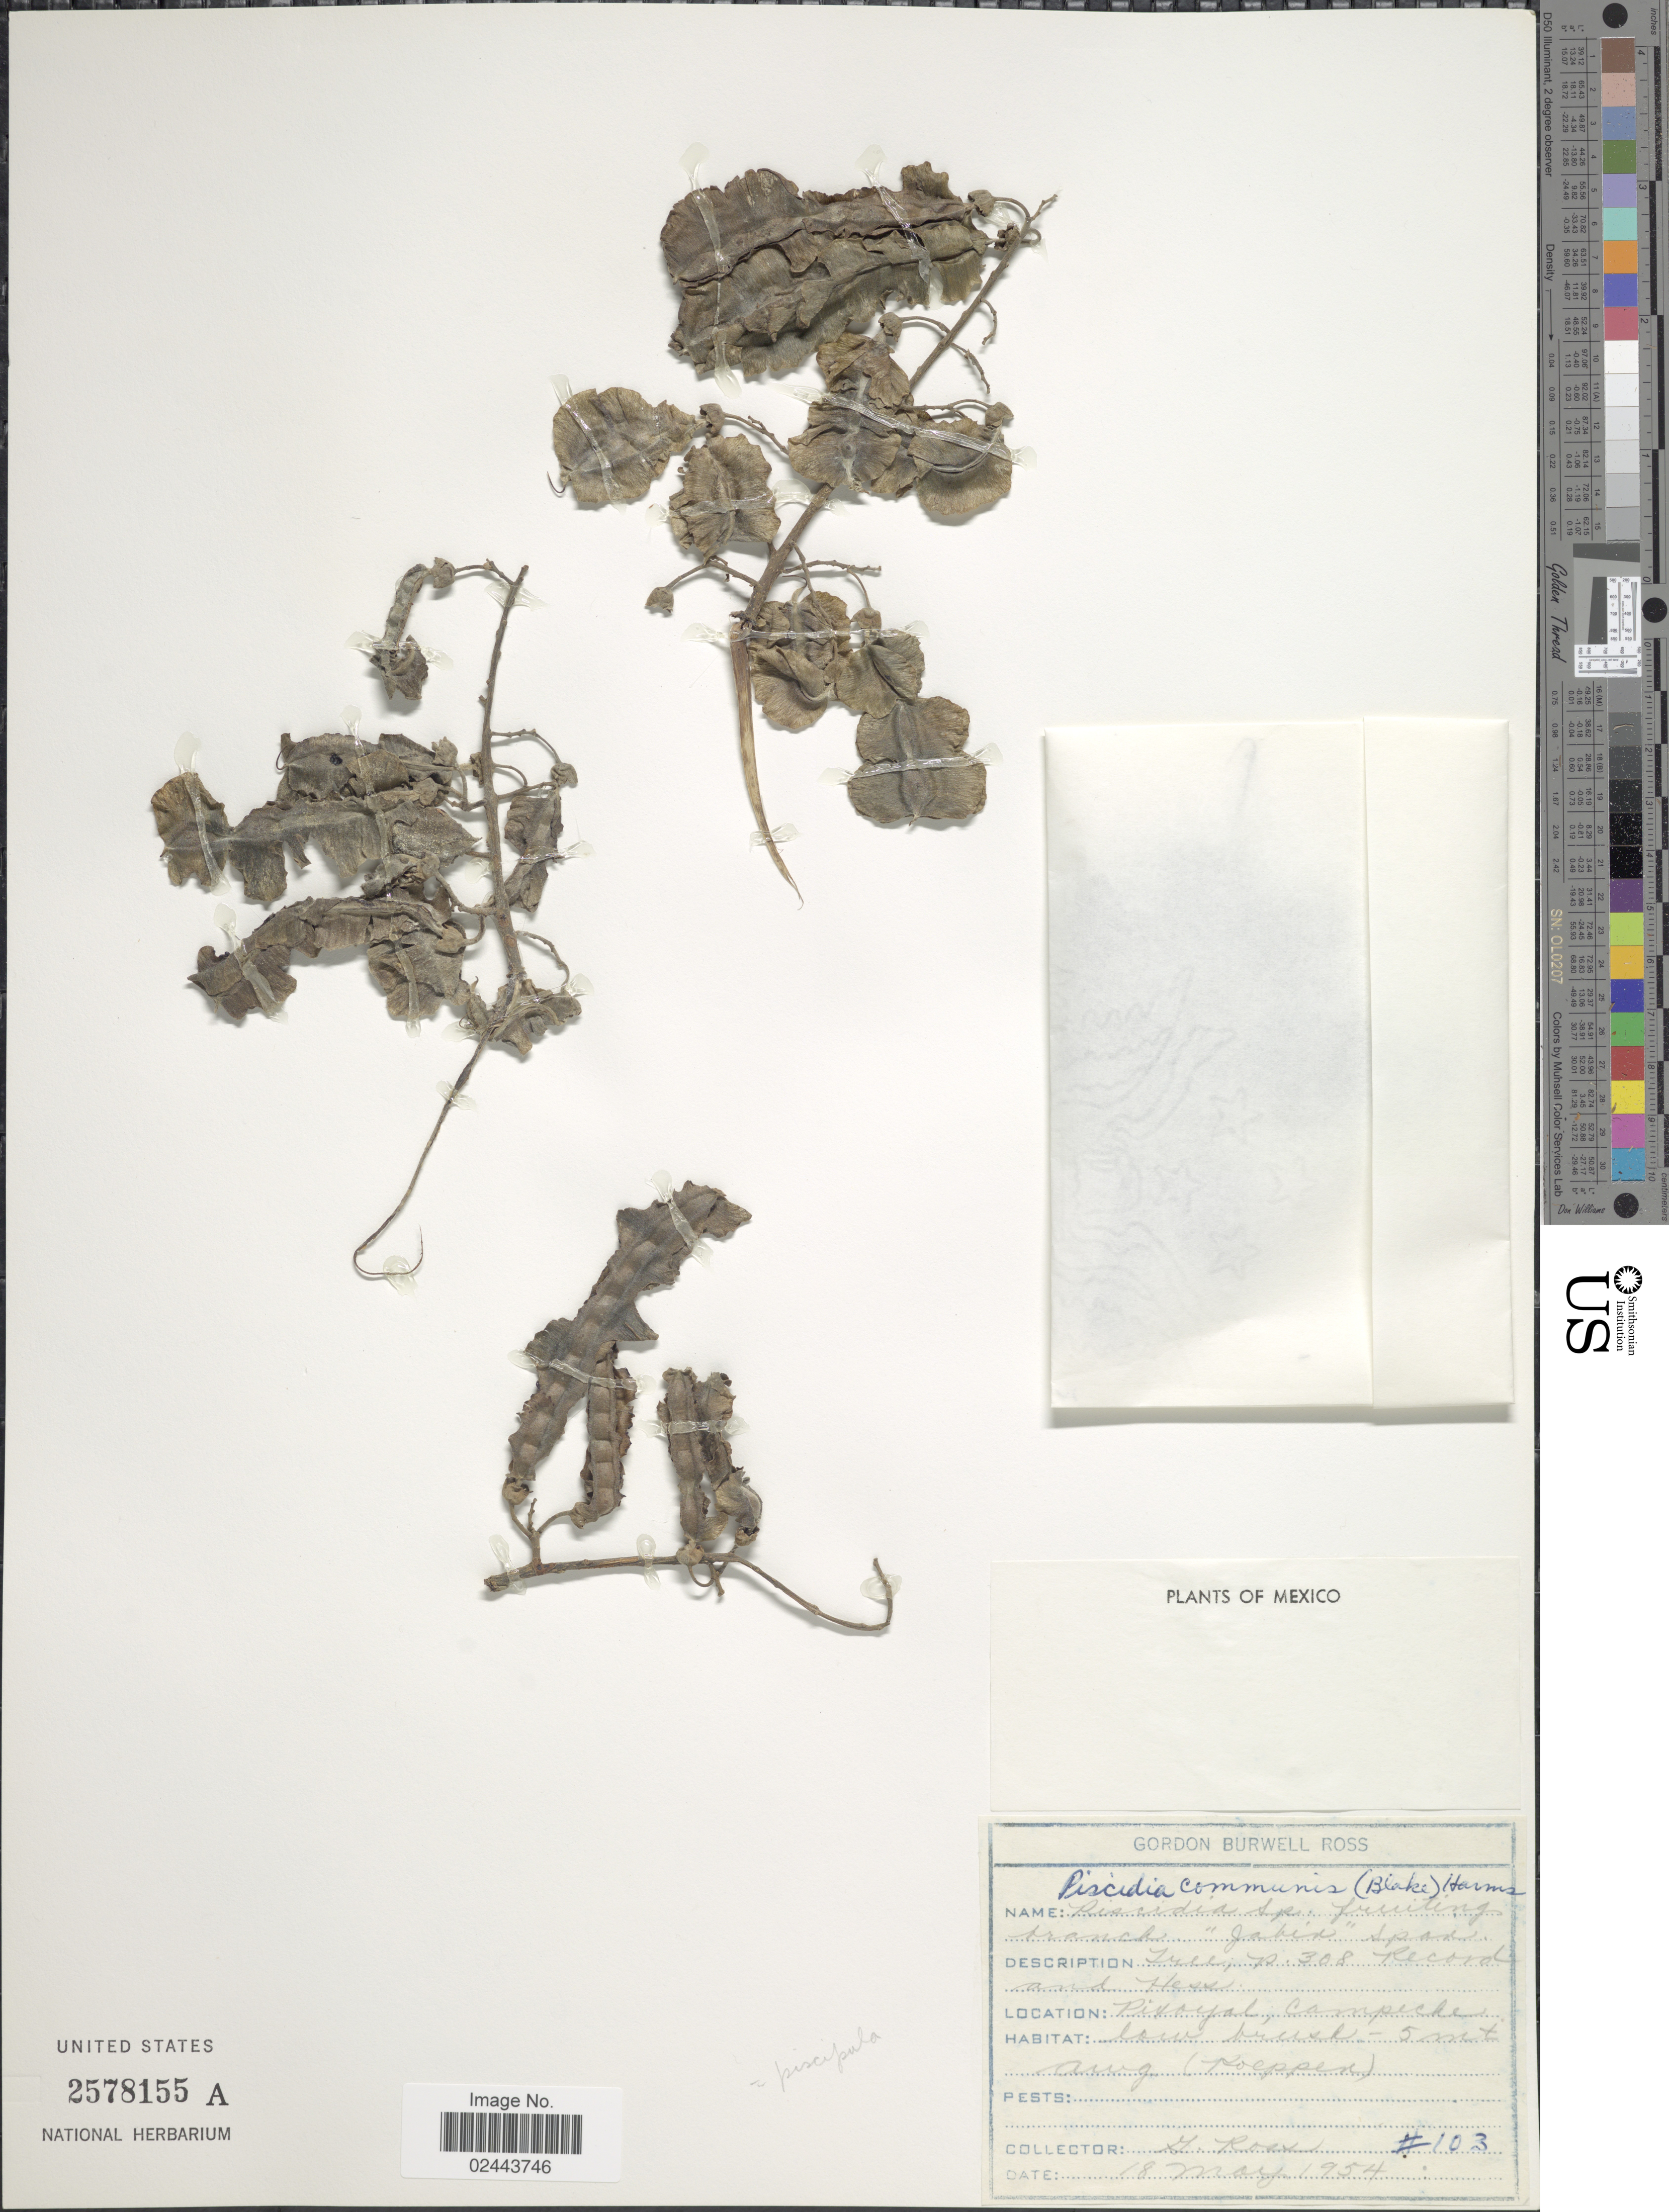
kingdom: Plantae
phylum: Tracheophyta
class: Magnoliopsida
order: Fabales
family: Fabaceae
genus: Piscidia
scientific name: Piscidia piscipula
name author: (L.) Sarg.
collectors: G. B. Ross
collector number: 103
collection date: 1954-05-18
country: Mexico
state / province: Campeche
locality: Pixoyal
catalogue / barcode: US 2578155A